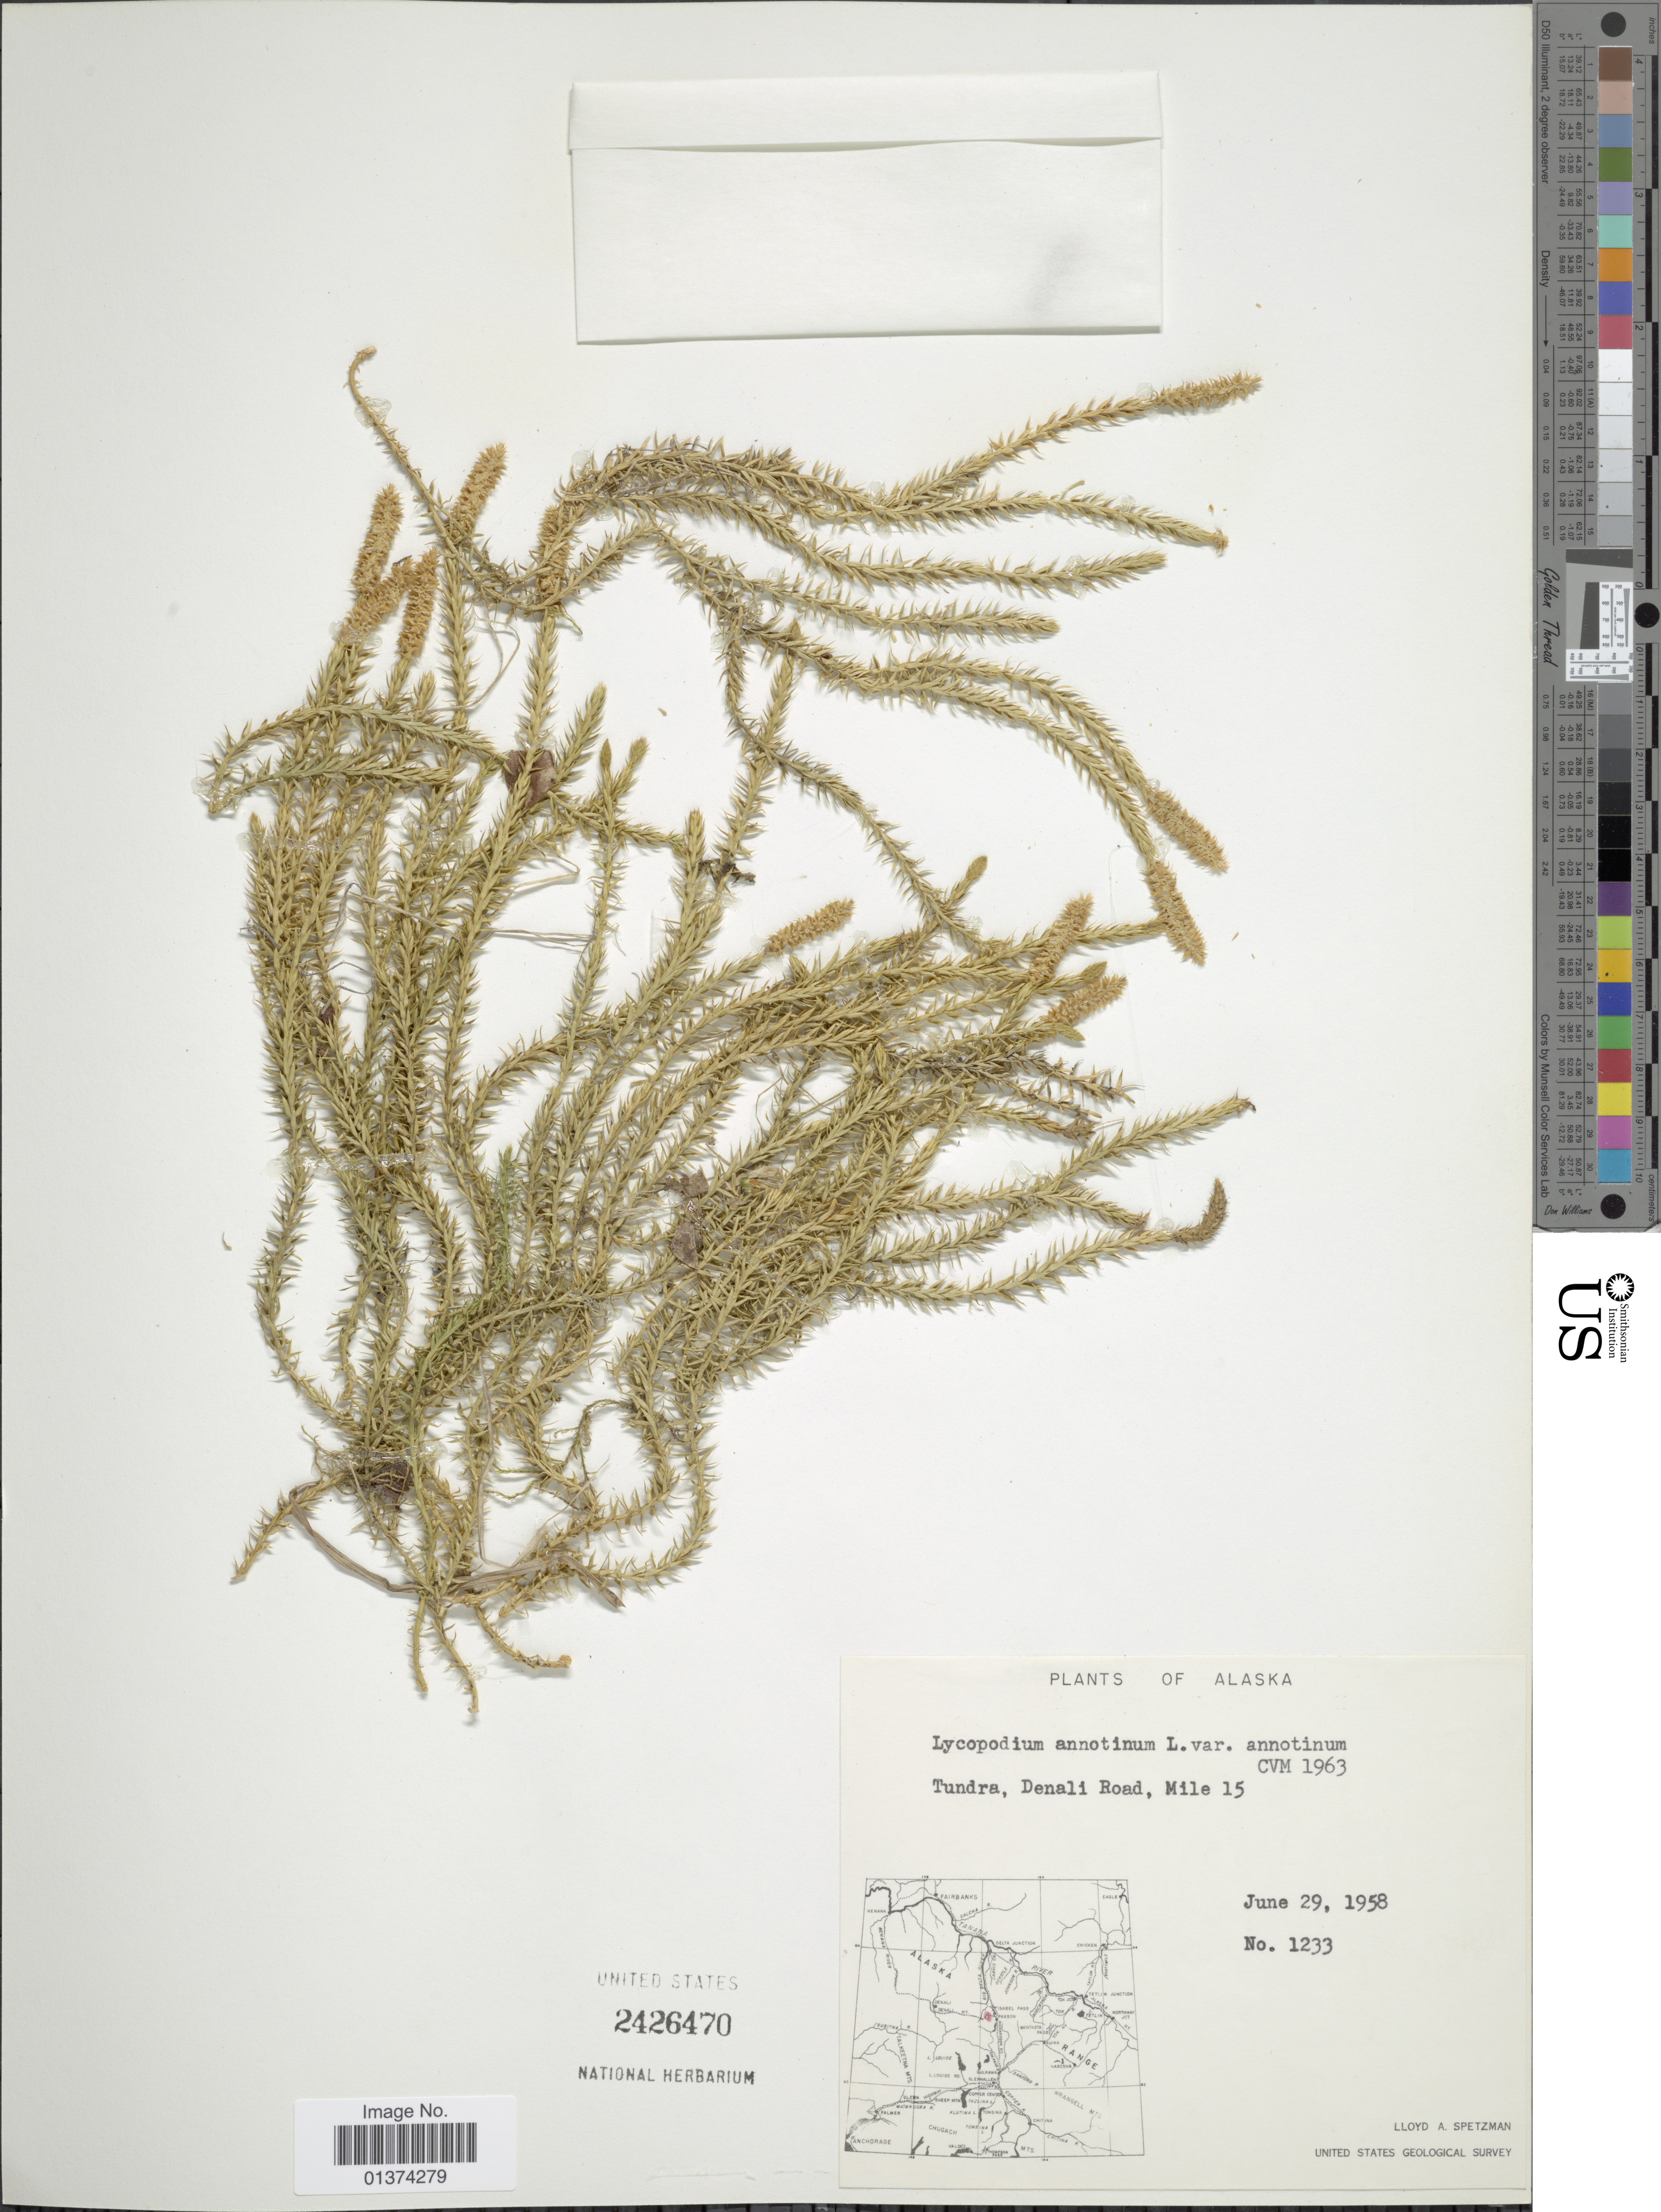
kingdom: Plantae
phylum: Tracheophyta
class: Lycopodiopsida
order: Lycopodiales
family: Lycopodiaceae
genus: Spinulum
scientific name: Spinulum annotinum subsp. annotinum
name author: (L.) A. Haines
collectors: L. Spetzman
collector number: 1233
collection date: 1958-06-29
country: United States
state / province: Alaska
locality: Tunard, Denali Road, Mile 15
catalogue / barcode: US 2426470